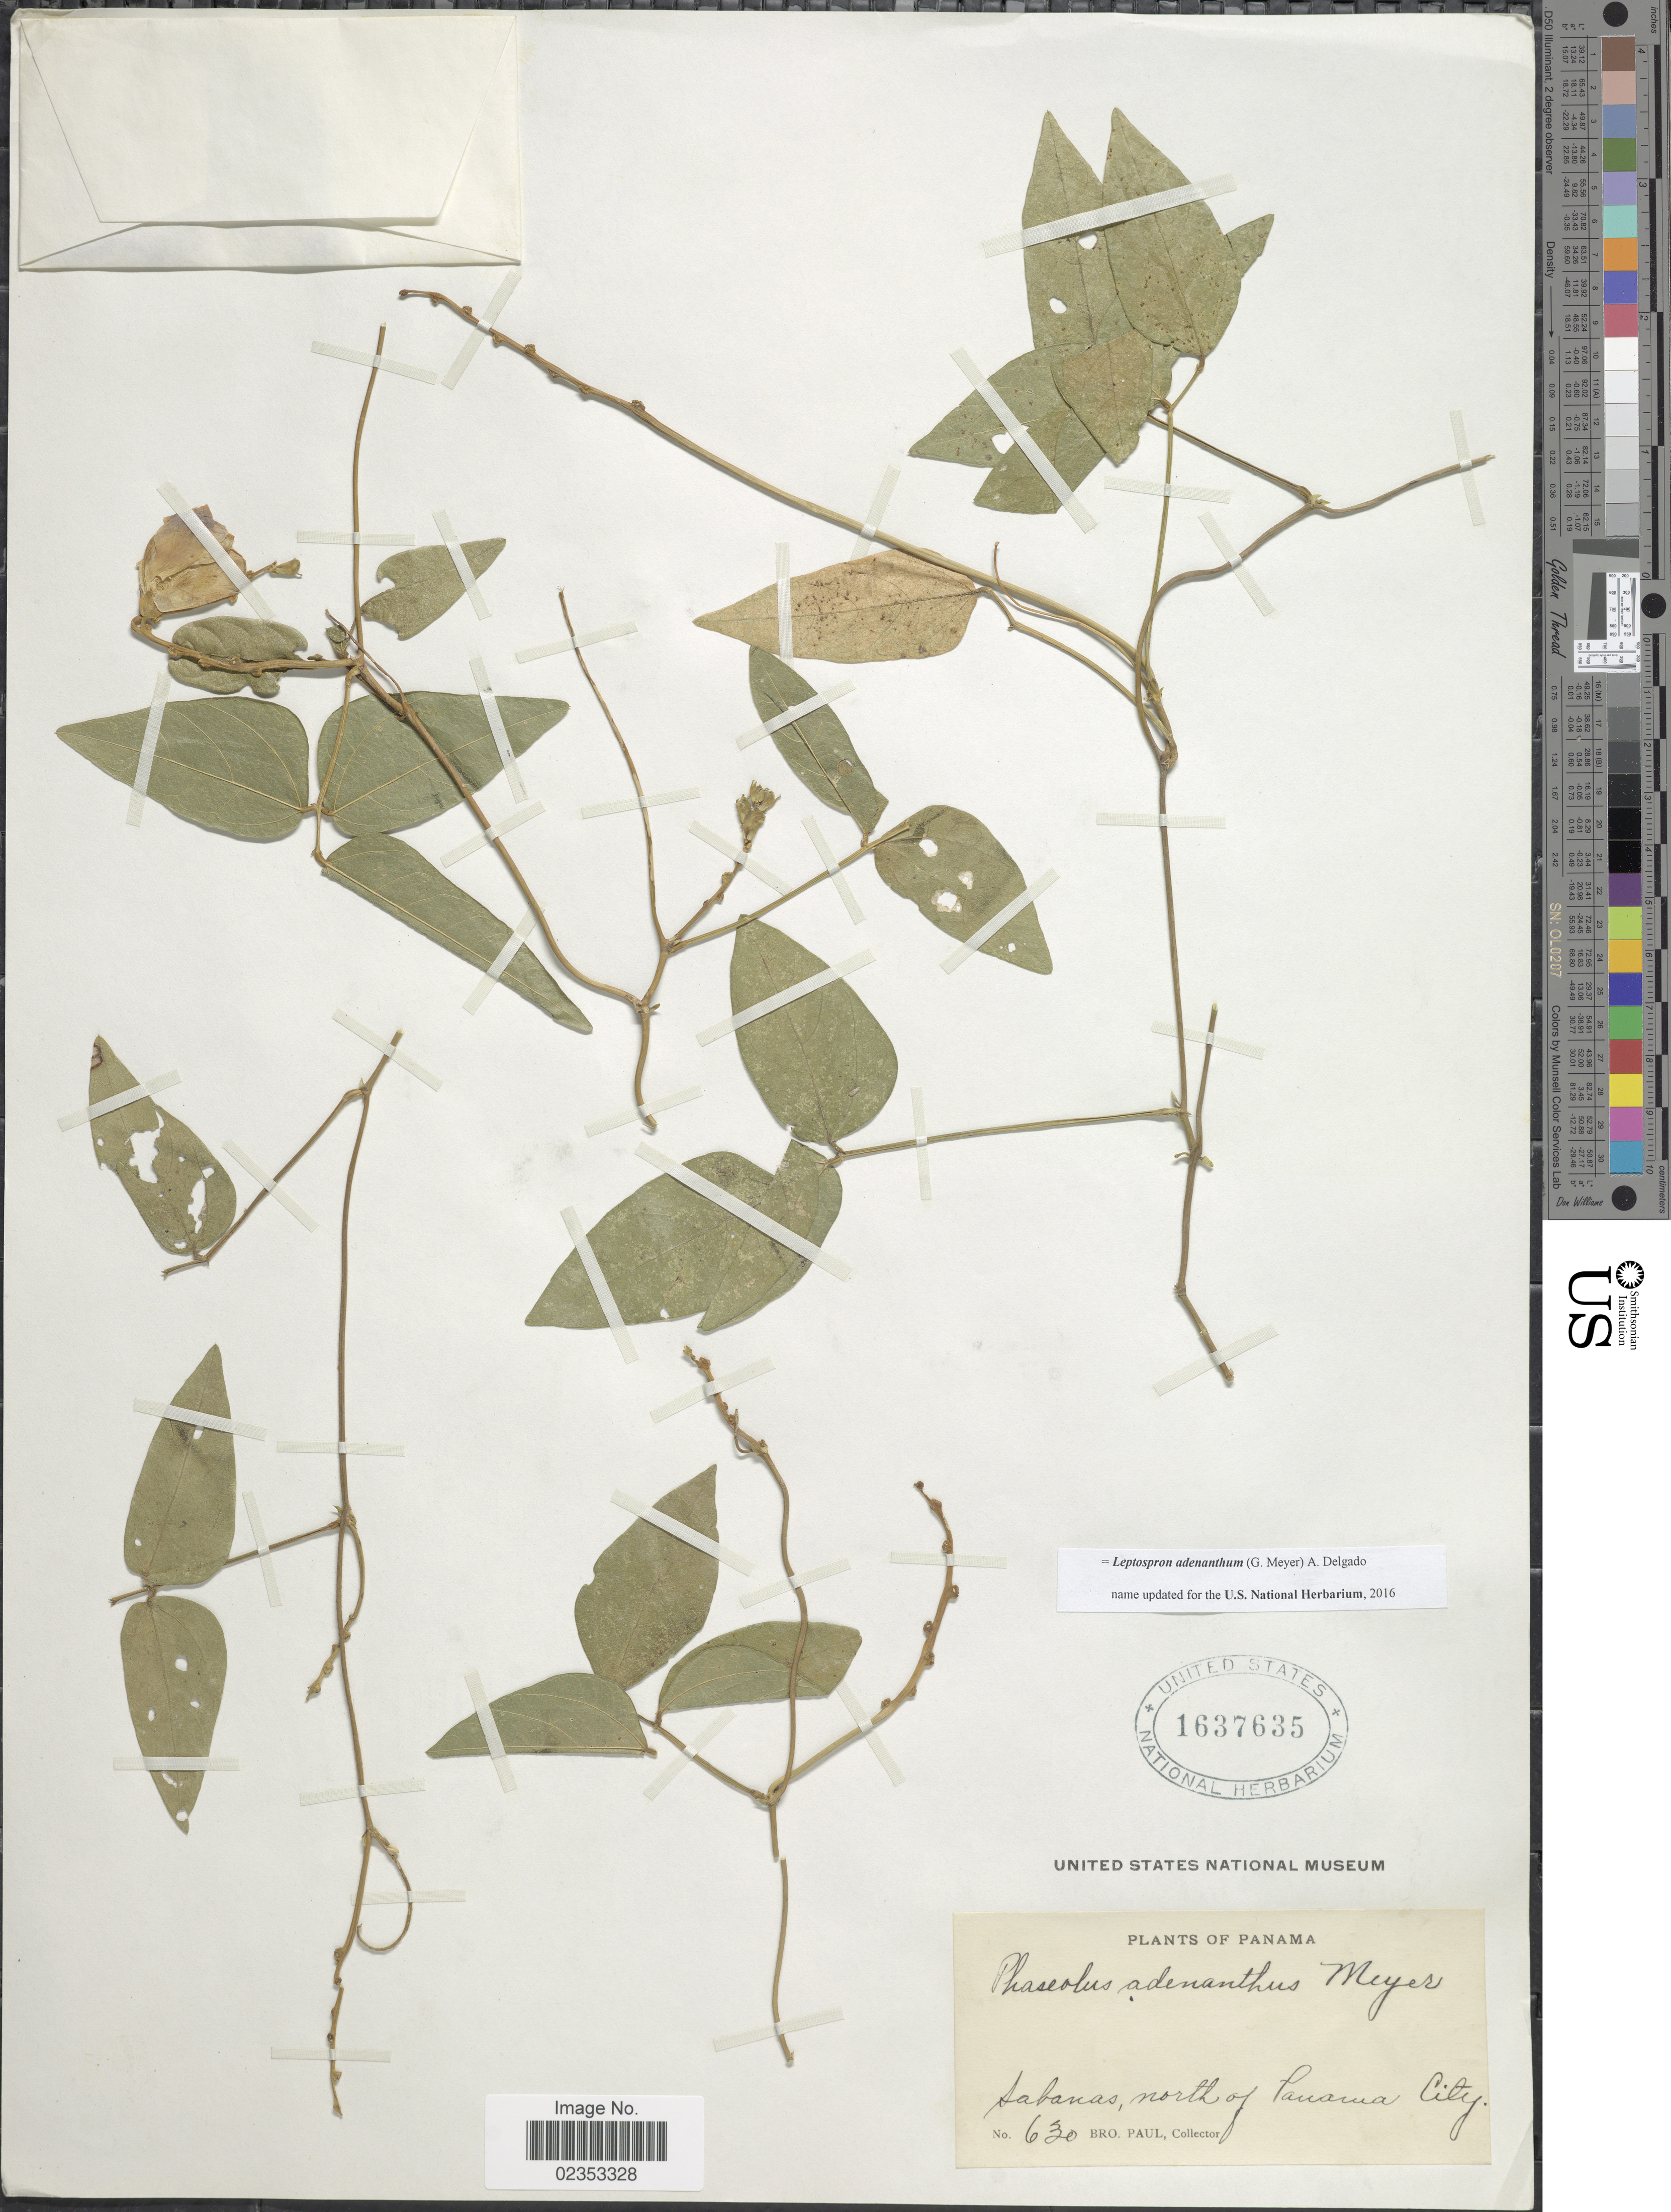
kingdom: Plantae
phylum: Tracheophyta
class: Magnoliopsida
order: Fabales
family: Fabaceae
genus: Leptospron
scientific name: Leptospron adenanthum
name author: (G. Mey.) A. Delgado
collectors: B. Paul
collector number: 630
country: Panama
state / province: Panamá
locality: Sabanas, north of Panama City.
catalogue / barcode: US 1637635